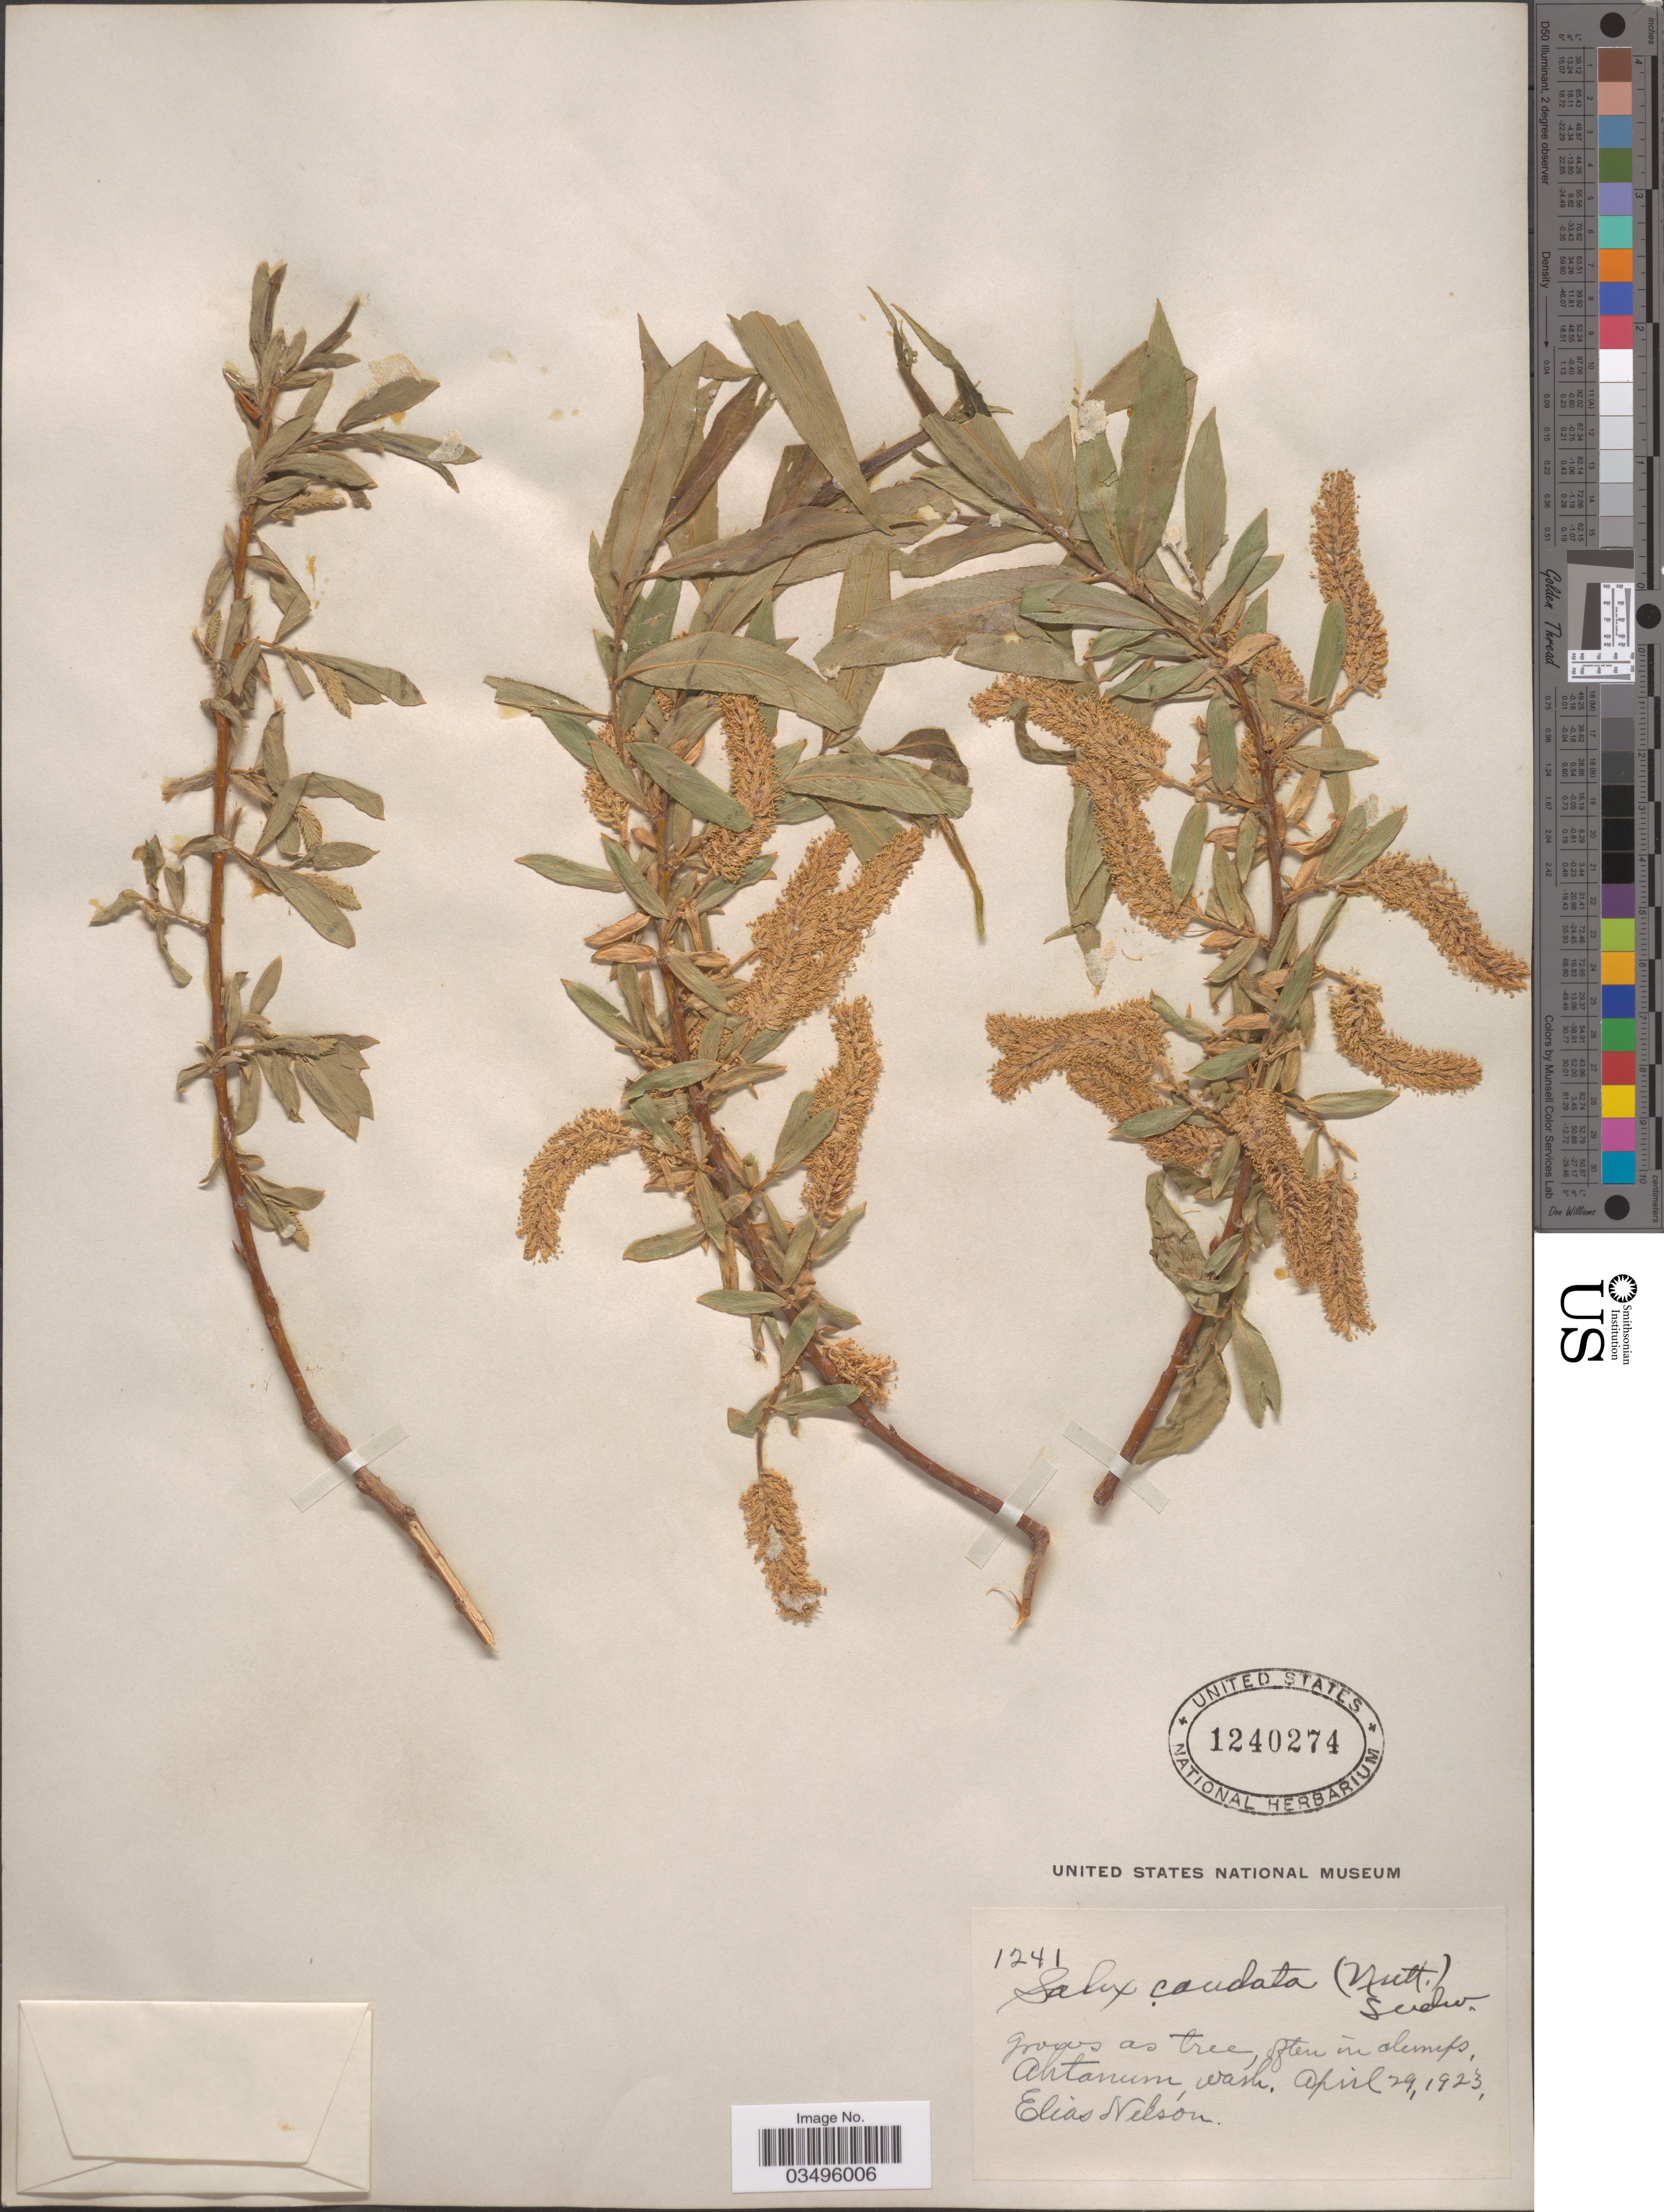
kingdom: Plantae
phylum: Tracheophyta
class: Magnoliopsida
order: Malpighiales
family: Salicaceae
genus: Salix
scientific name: Salix caudata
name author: A. Heller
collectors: E. Nelson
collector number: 1241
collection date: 1923-04-29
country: United States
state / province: Washington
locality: Ahtanum.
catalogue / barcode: US 1240274